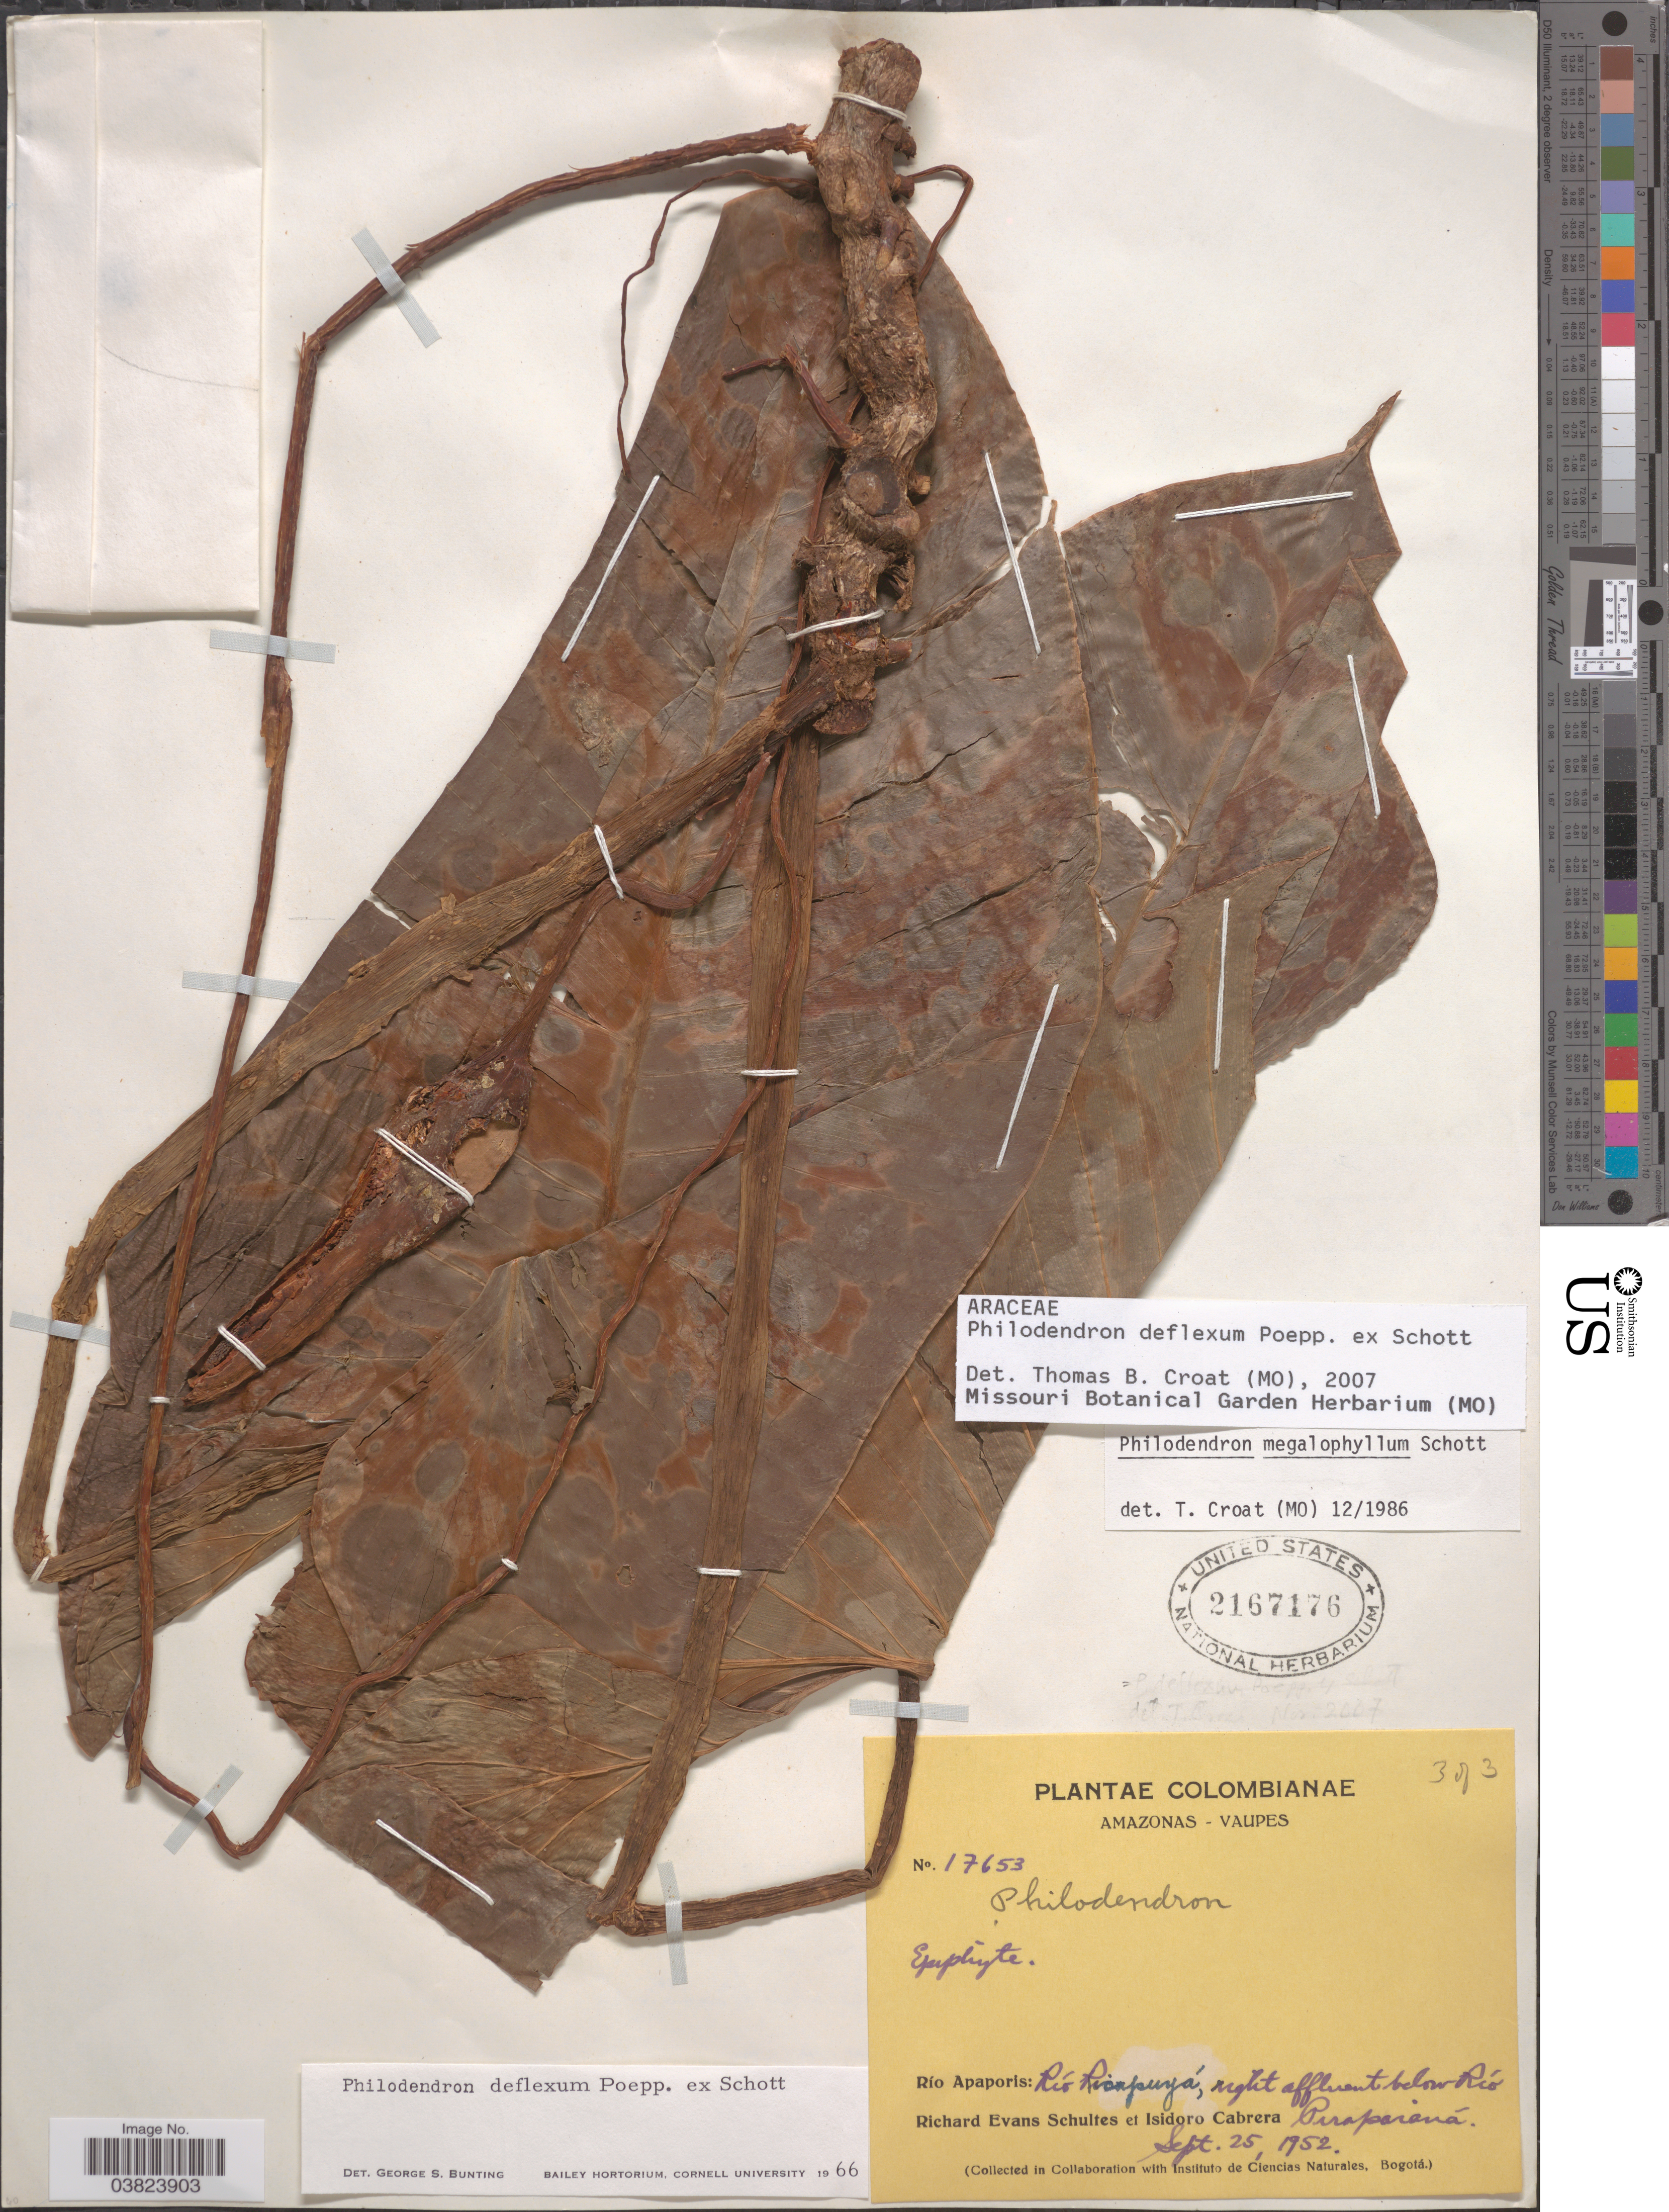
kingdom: Plantae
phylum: Tracheophyta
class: Liliopsida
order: Alismatales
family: Araceae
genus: Philodendron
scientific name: Philodendron deflexum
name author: Poepp. ex Schott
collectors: R. E. Schultes & I. Cabrera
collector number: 17653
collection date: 1952-09-25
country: Colombia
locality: Amazonas-Vaupes. Río Apaporis: Río Ricapuyá, righ affluent below Río Piraparaná.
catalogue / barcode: US 2167176